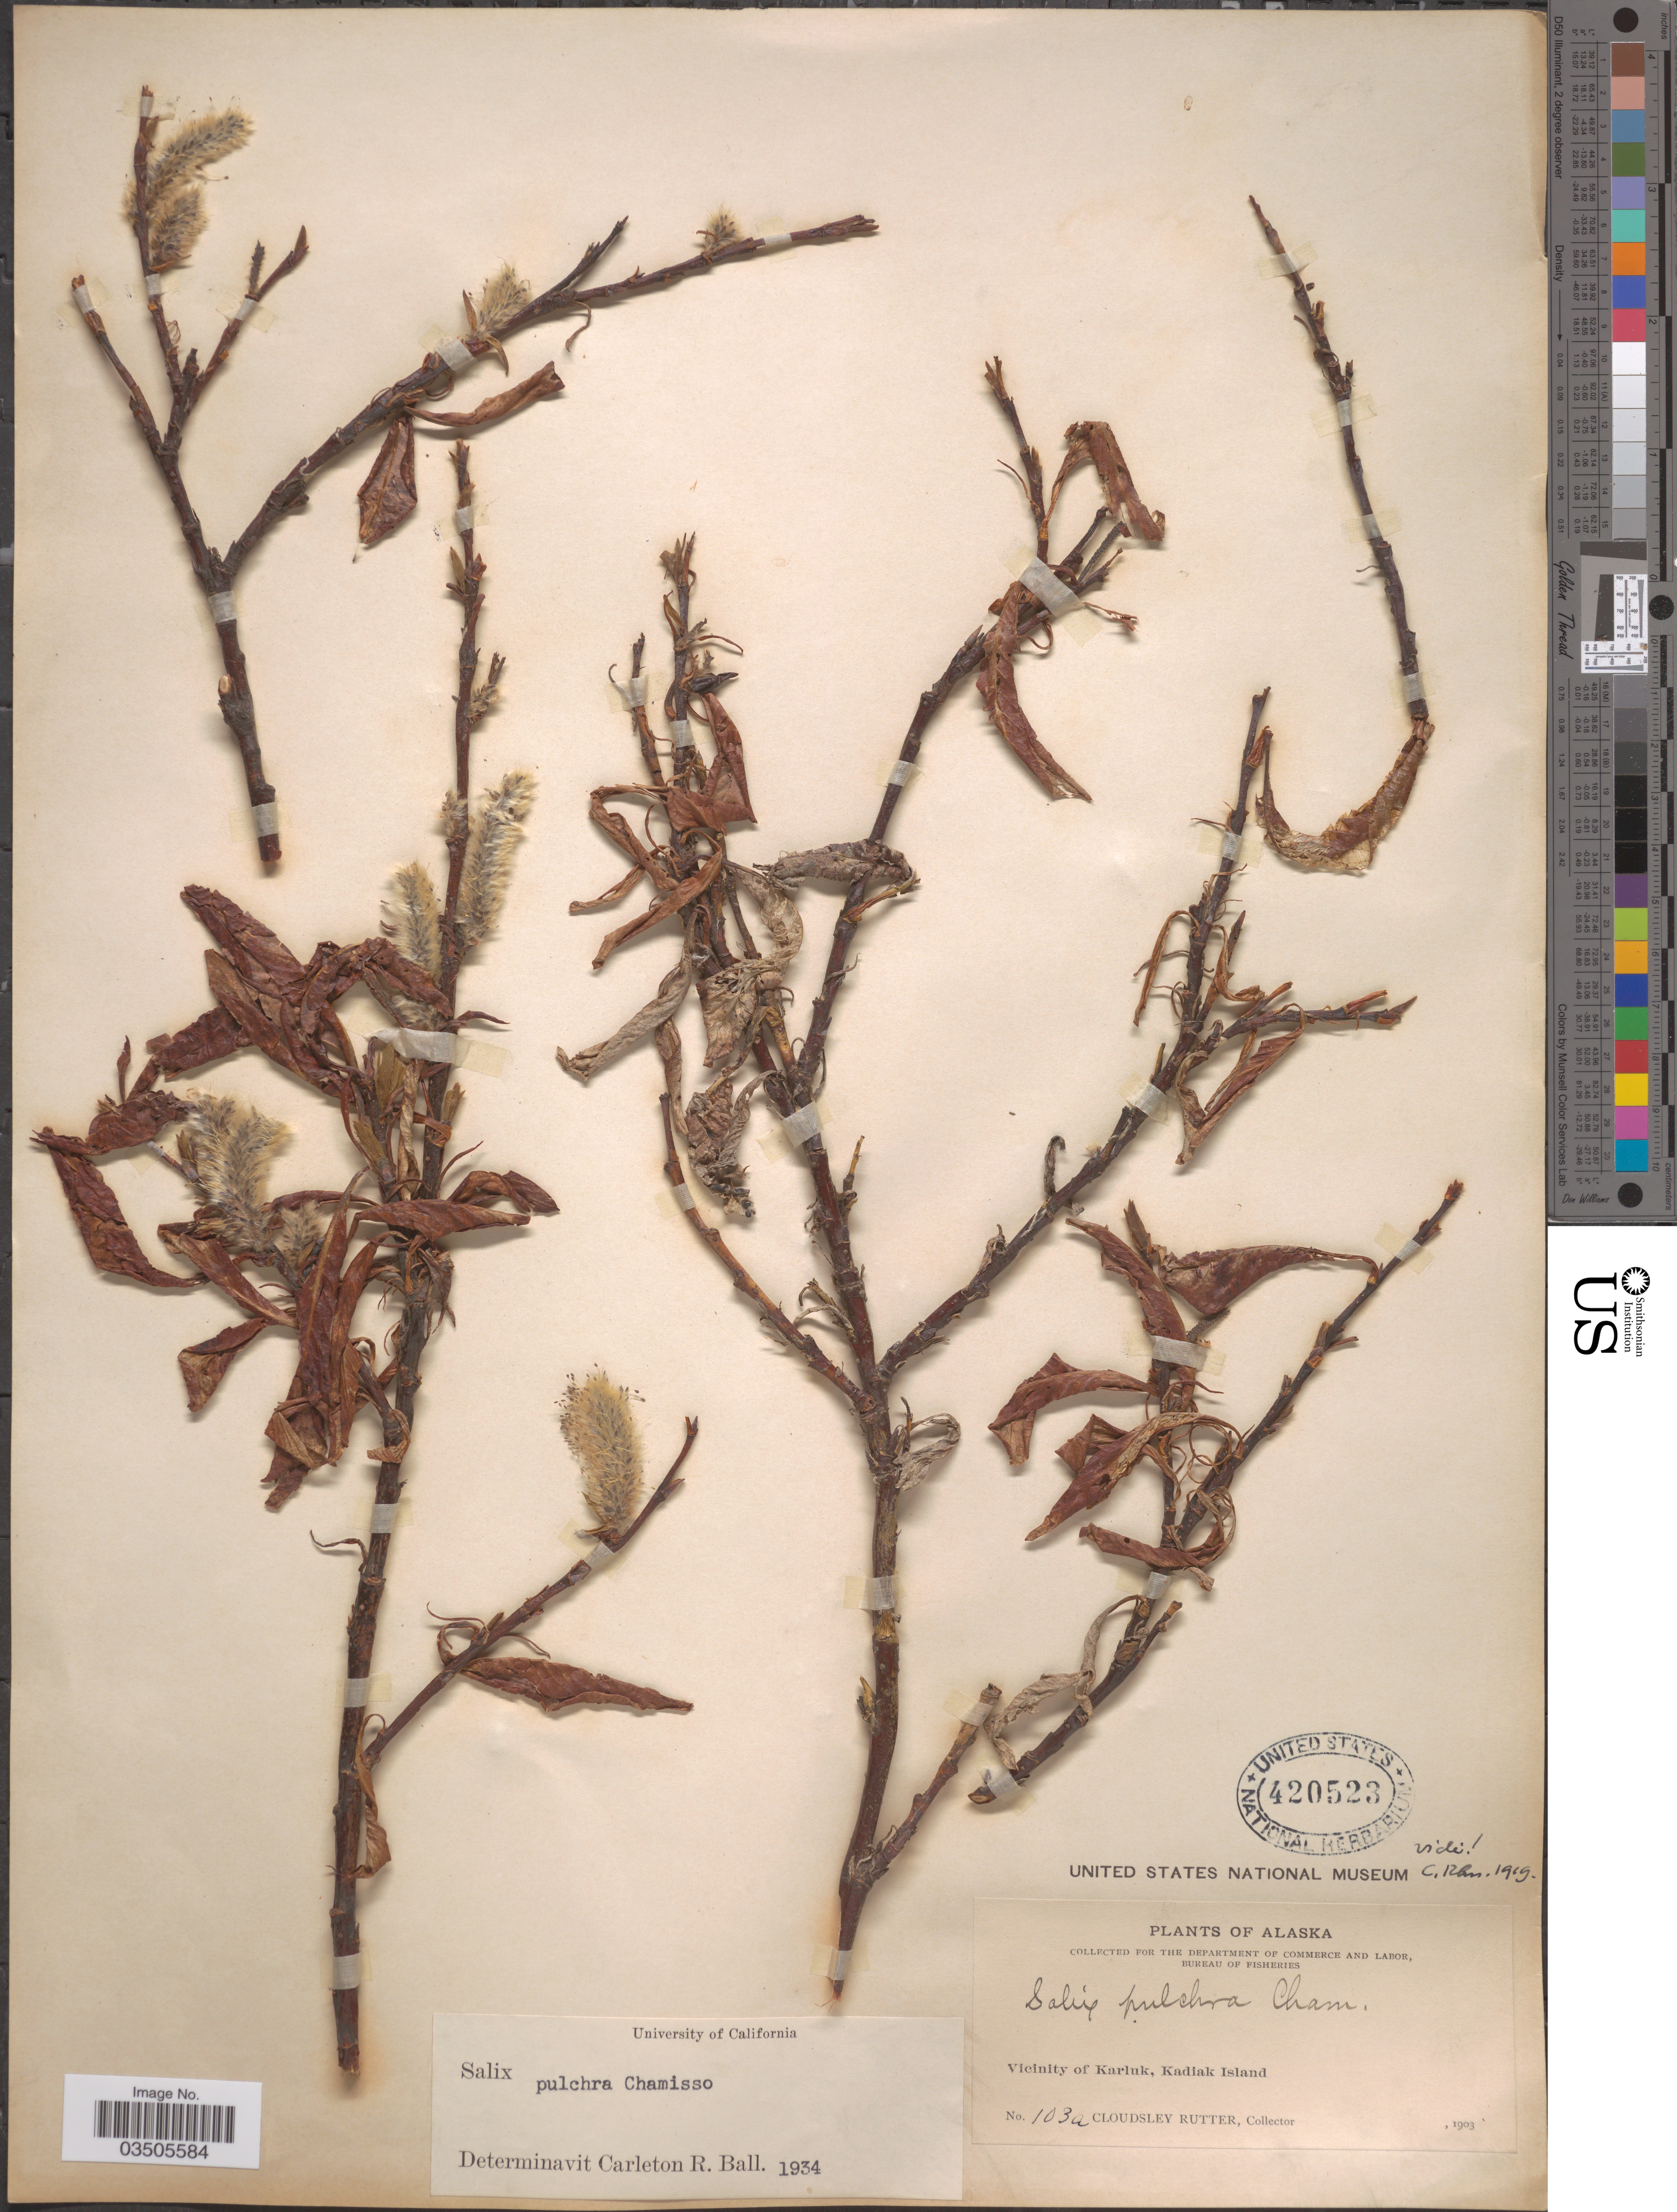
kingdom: Plantae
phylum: Tracheophyta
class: Magnoliopsida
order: Malpighiales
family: Salicaceae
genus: Salix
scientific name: Salix pulchra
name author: Cham.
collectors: C. Rutter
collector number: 103a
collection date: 1903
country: United States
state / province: Alaska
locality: Vicinity of Karluk, Kadiak Island.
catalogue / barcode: US 420523